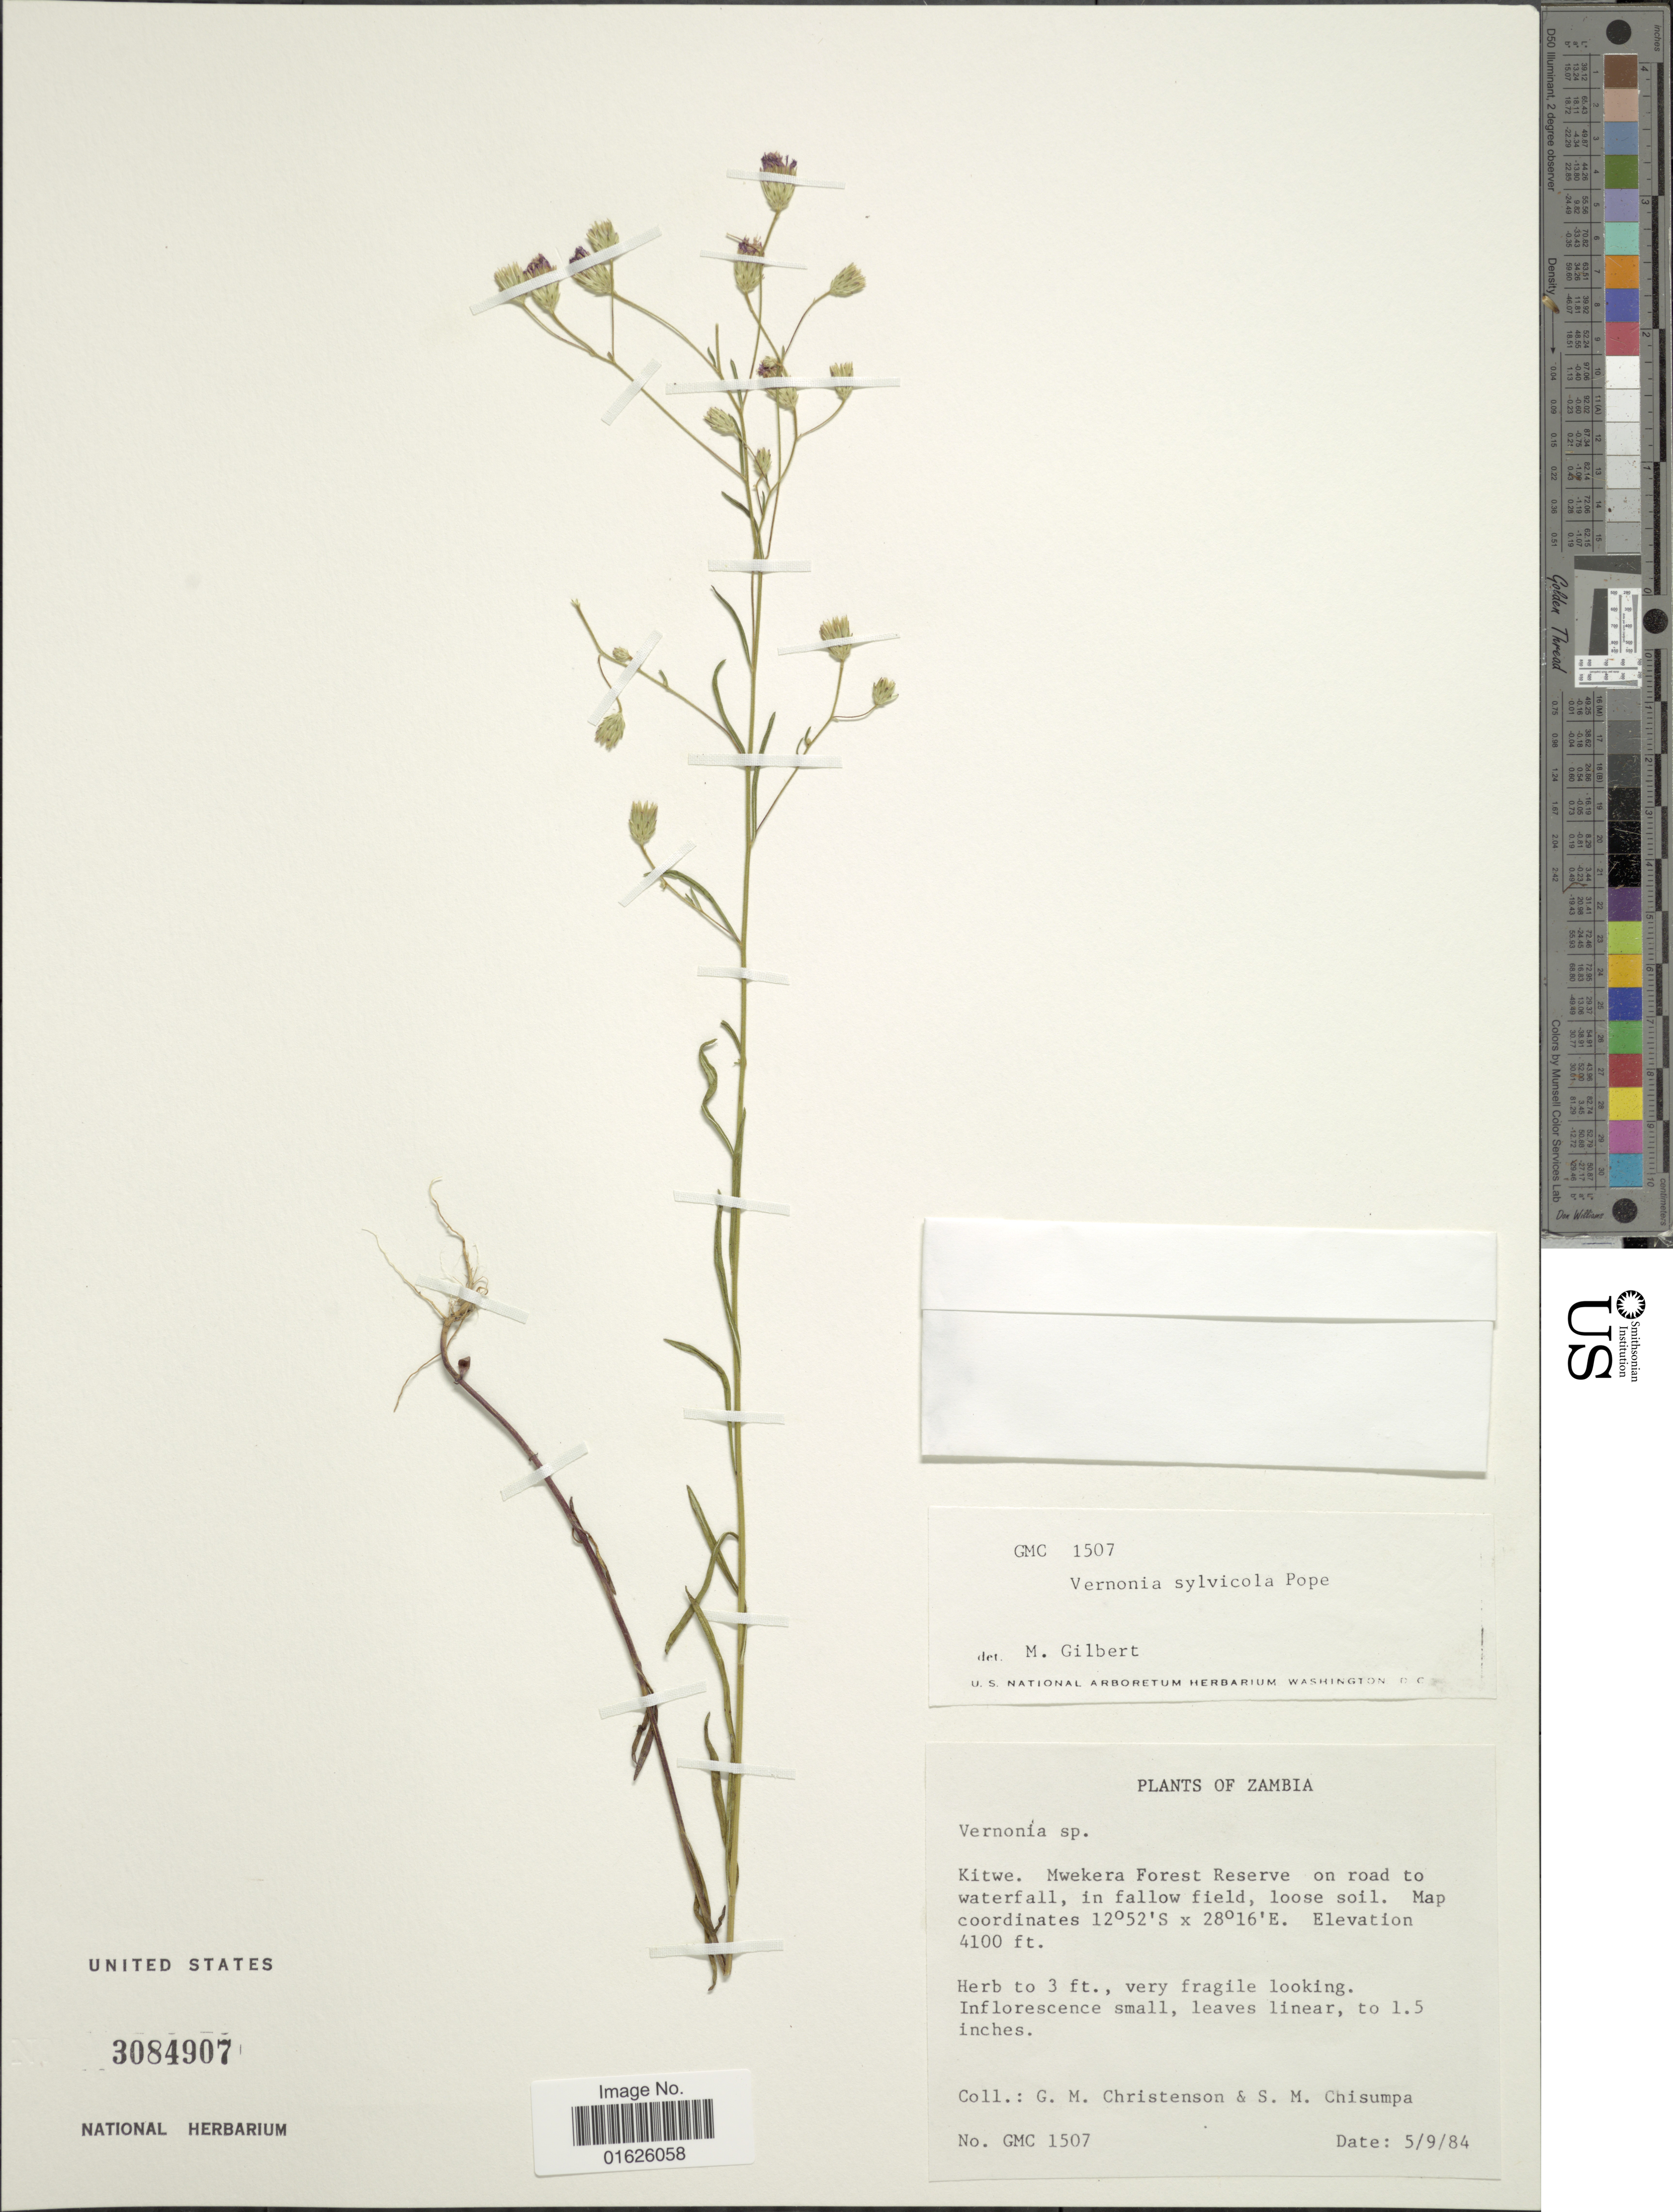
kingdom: Plantae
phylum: Tracheophyta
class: Magnoliopsida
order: Asterales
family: Asteraceae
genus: Polydora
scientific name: Polydora sylvicola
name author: (Pope) H. Rob.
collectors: G. Christenson & S. Chisumpa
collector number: GMC 1507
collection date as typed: Transcribed d/m/y: 9/5/84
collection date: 1984-05-09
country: Zambia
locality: Kitwe, Mwekera Forest Reserve on road to waterfall, in fallow field, Loosesoil.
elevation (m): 1250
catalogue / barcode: US 3084907